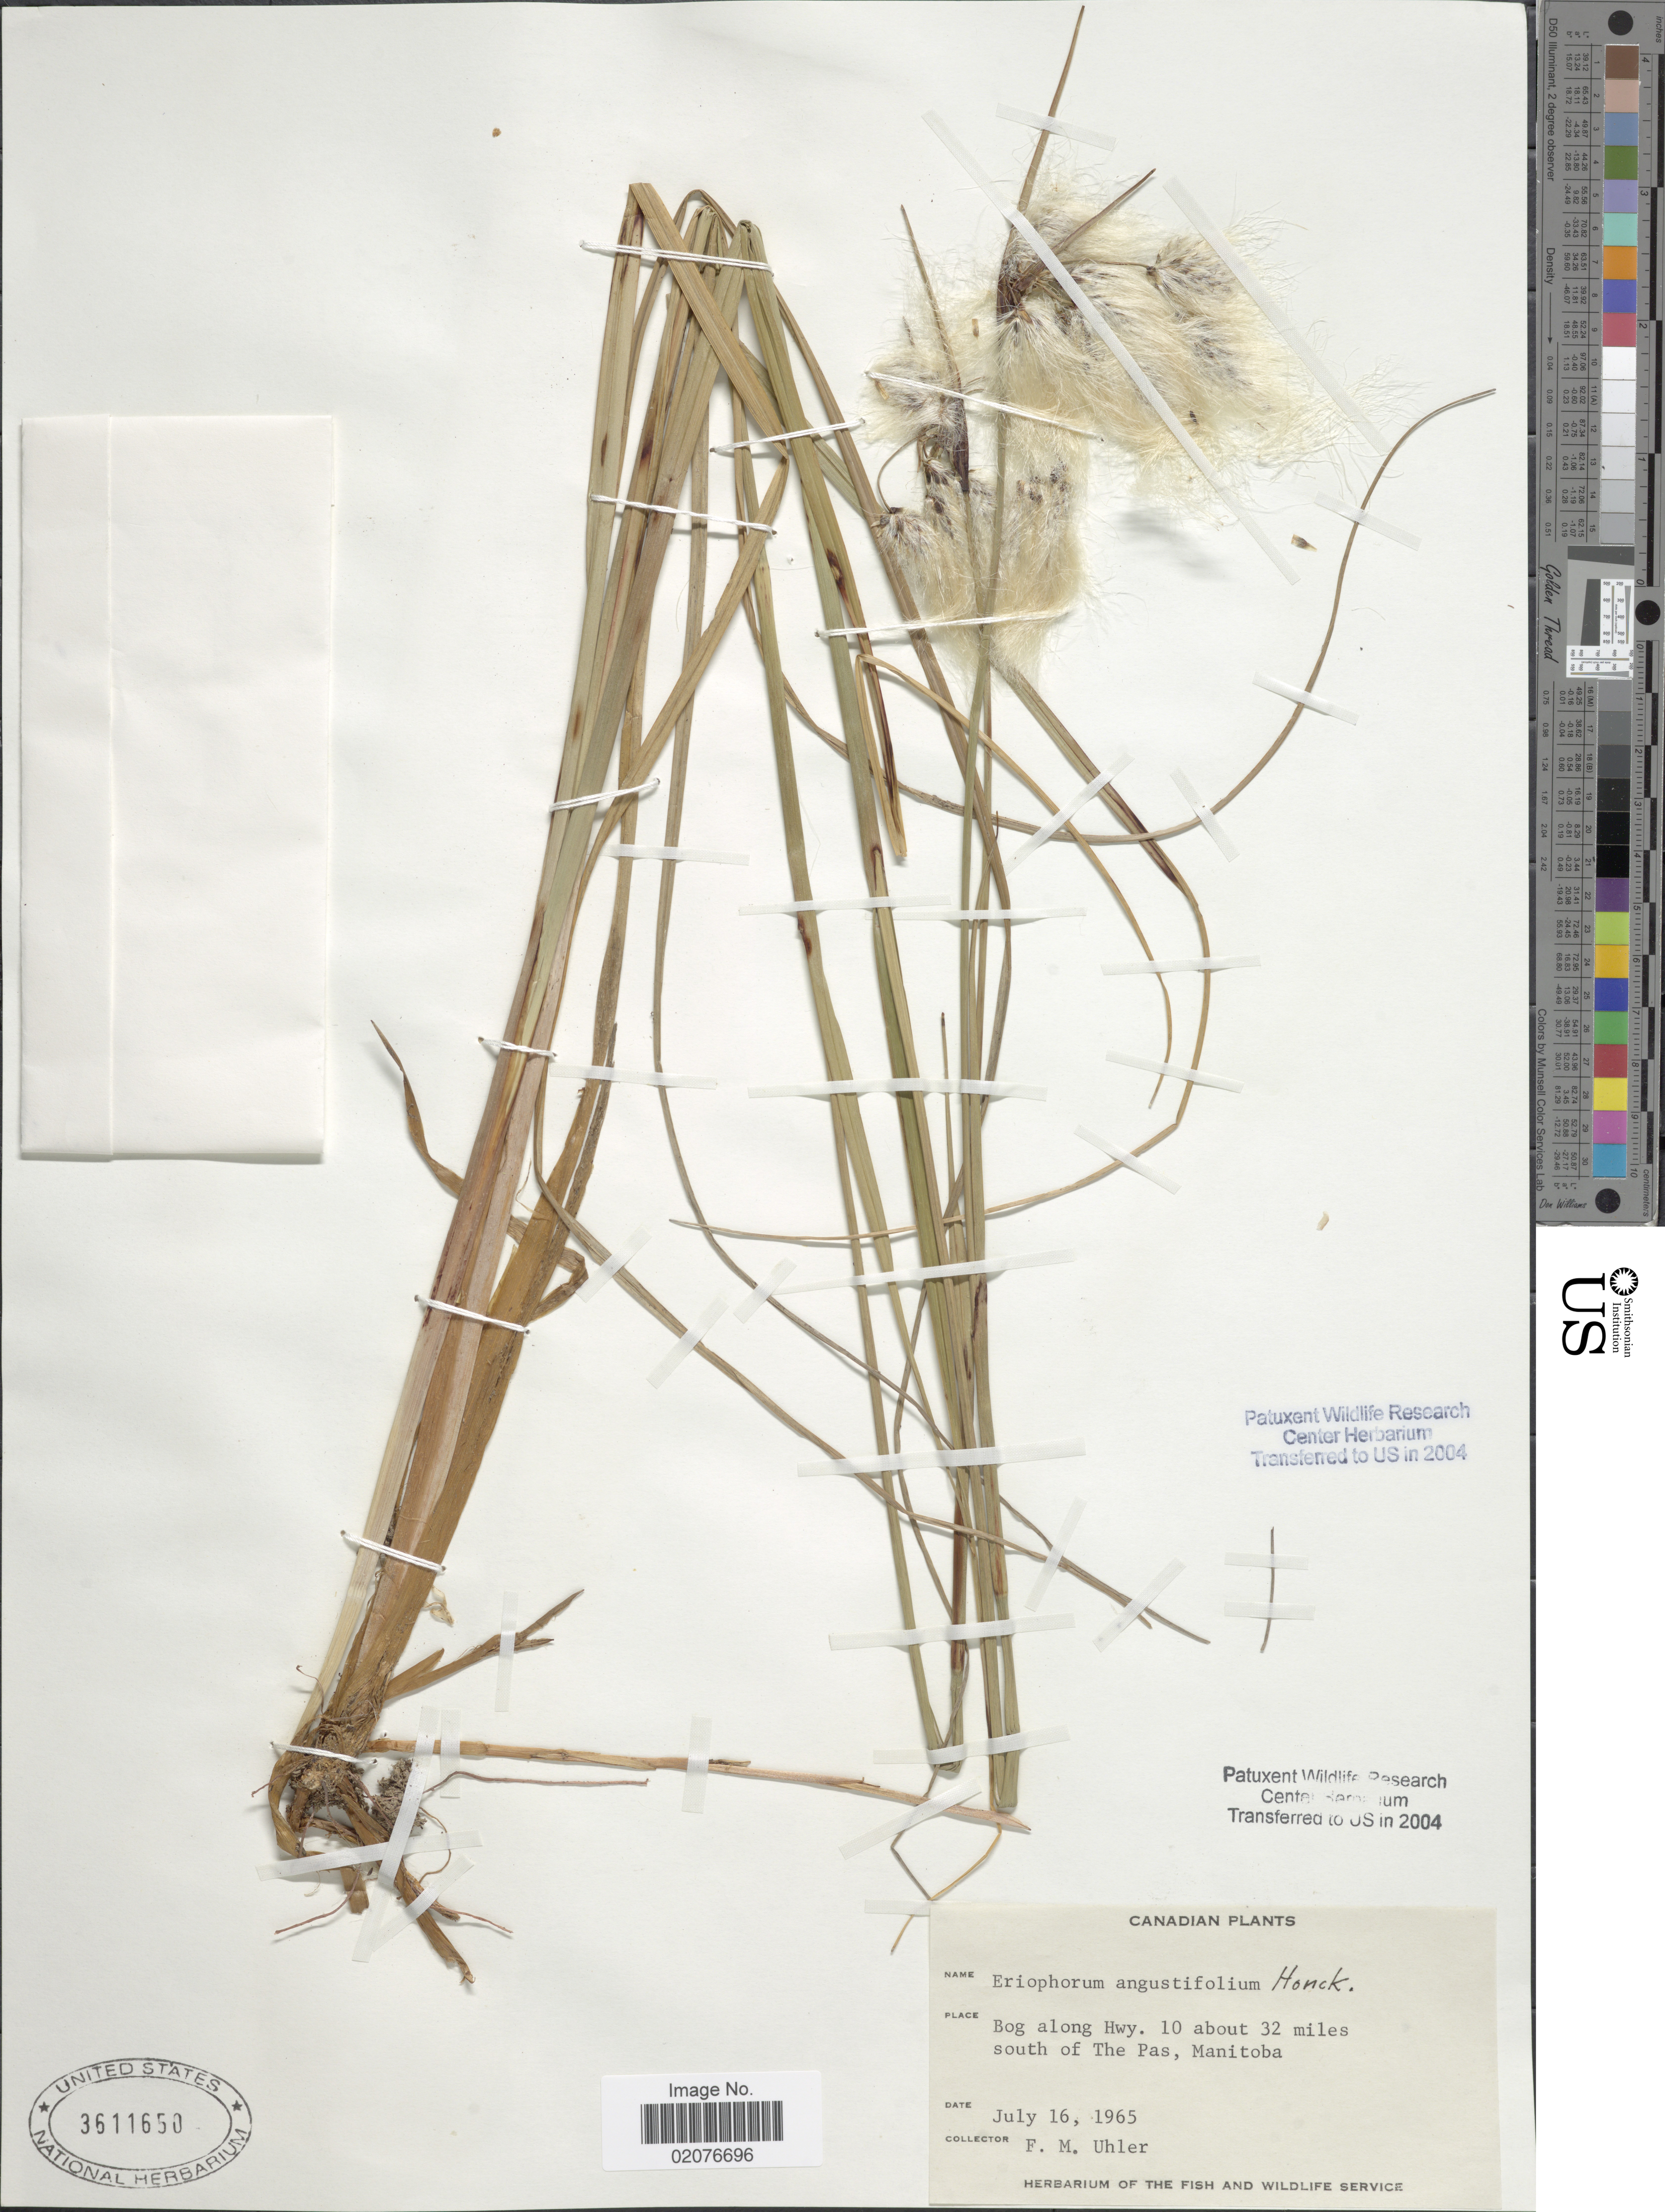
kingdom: Plantae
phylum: Tracheophyta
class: Liliopsida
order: Poales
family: Cyperaceae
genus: Eriophorum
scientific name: Eriophorum angustifolium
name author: Honck.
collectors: F. M. Uhler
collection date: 1965-07-16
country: Canada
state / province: Manitoba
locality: Bog along Hwy. 10 about 32 miles south of The Pas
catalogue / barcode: US 3611650